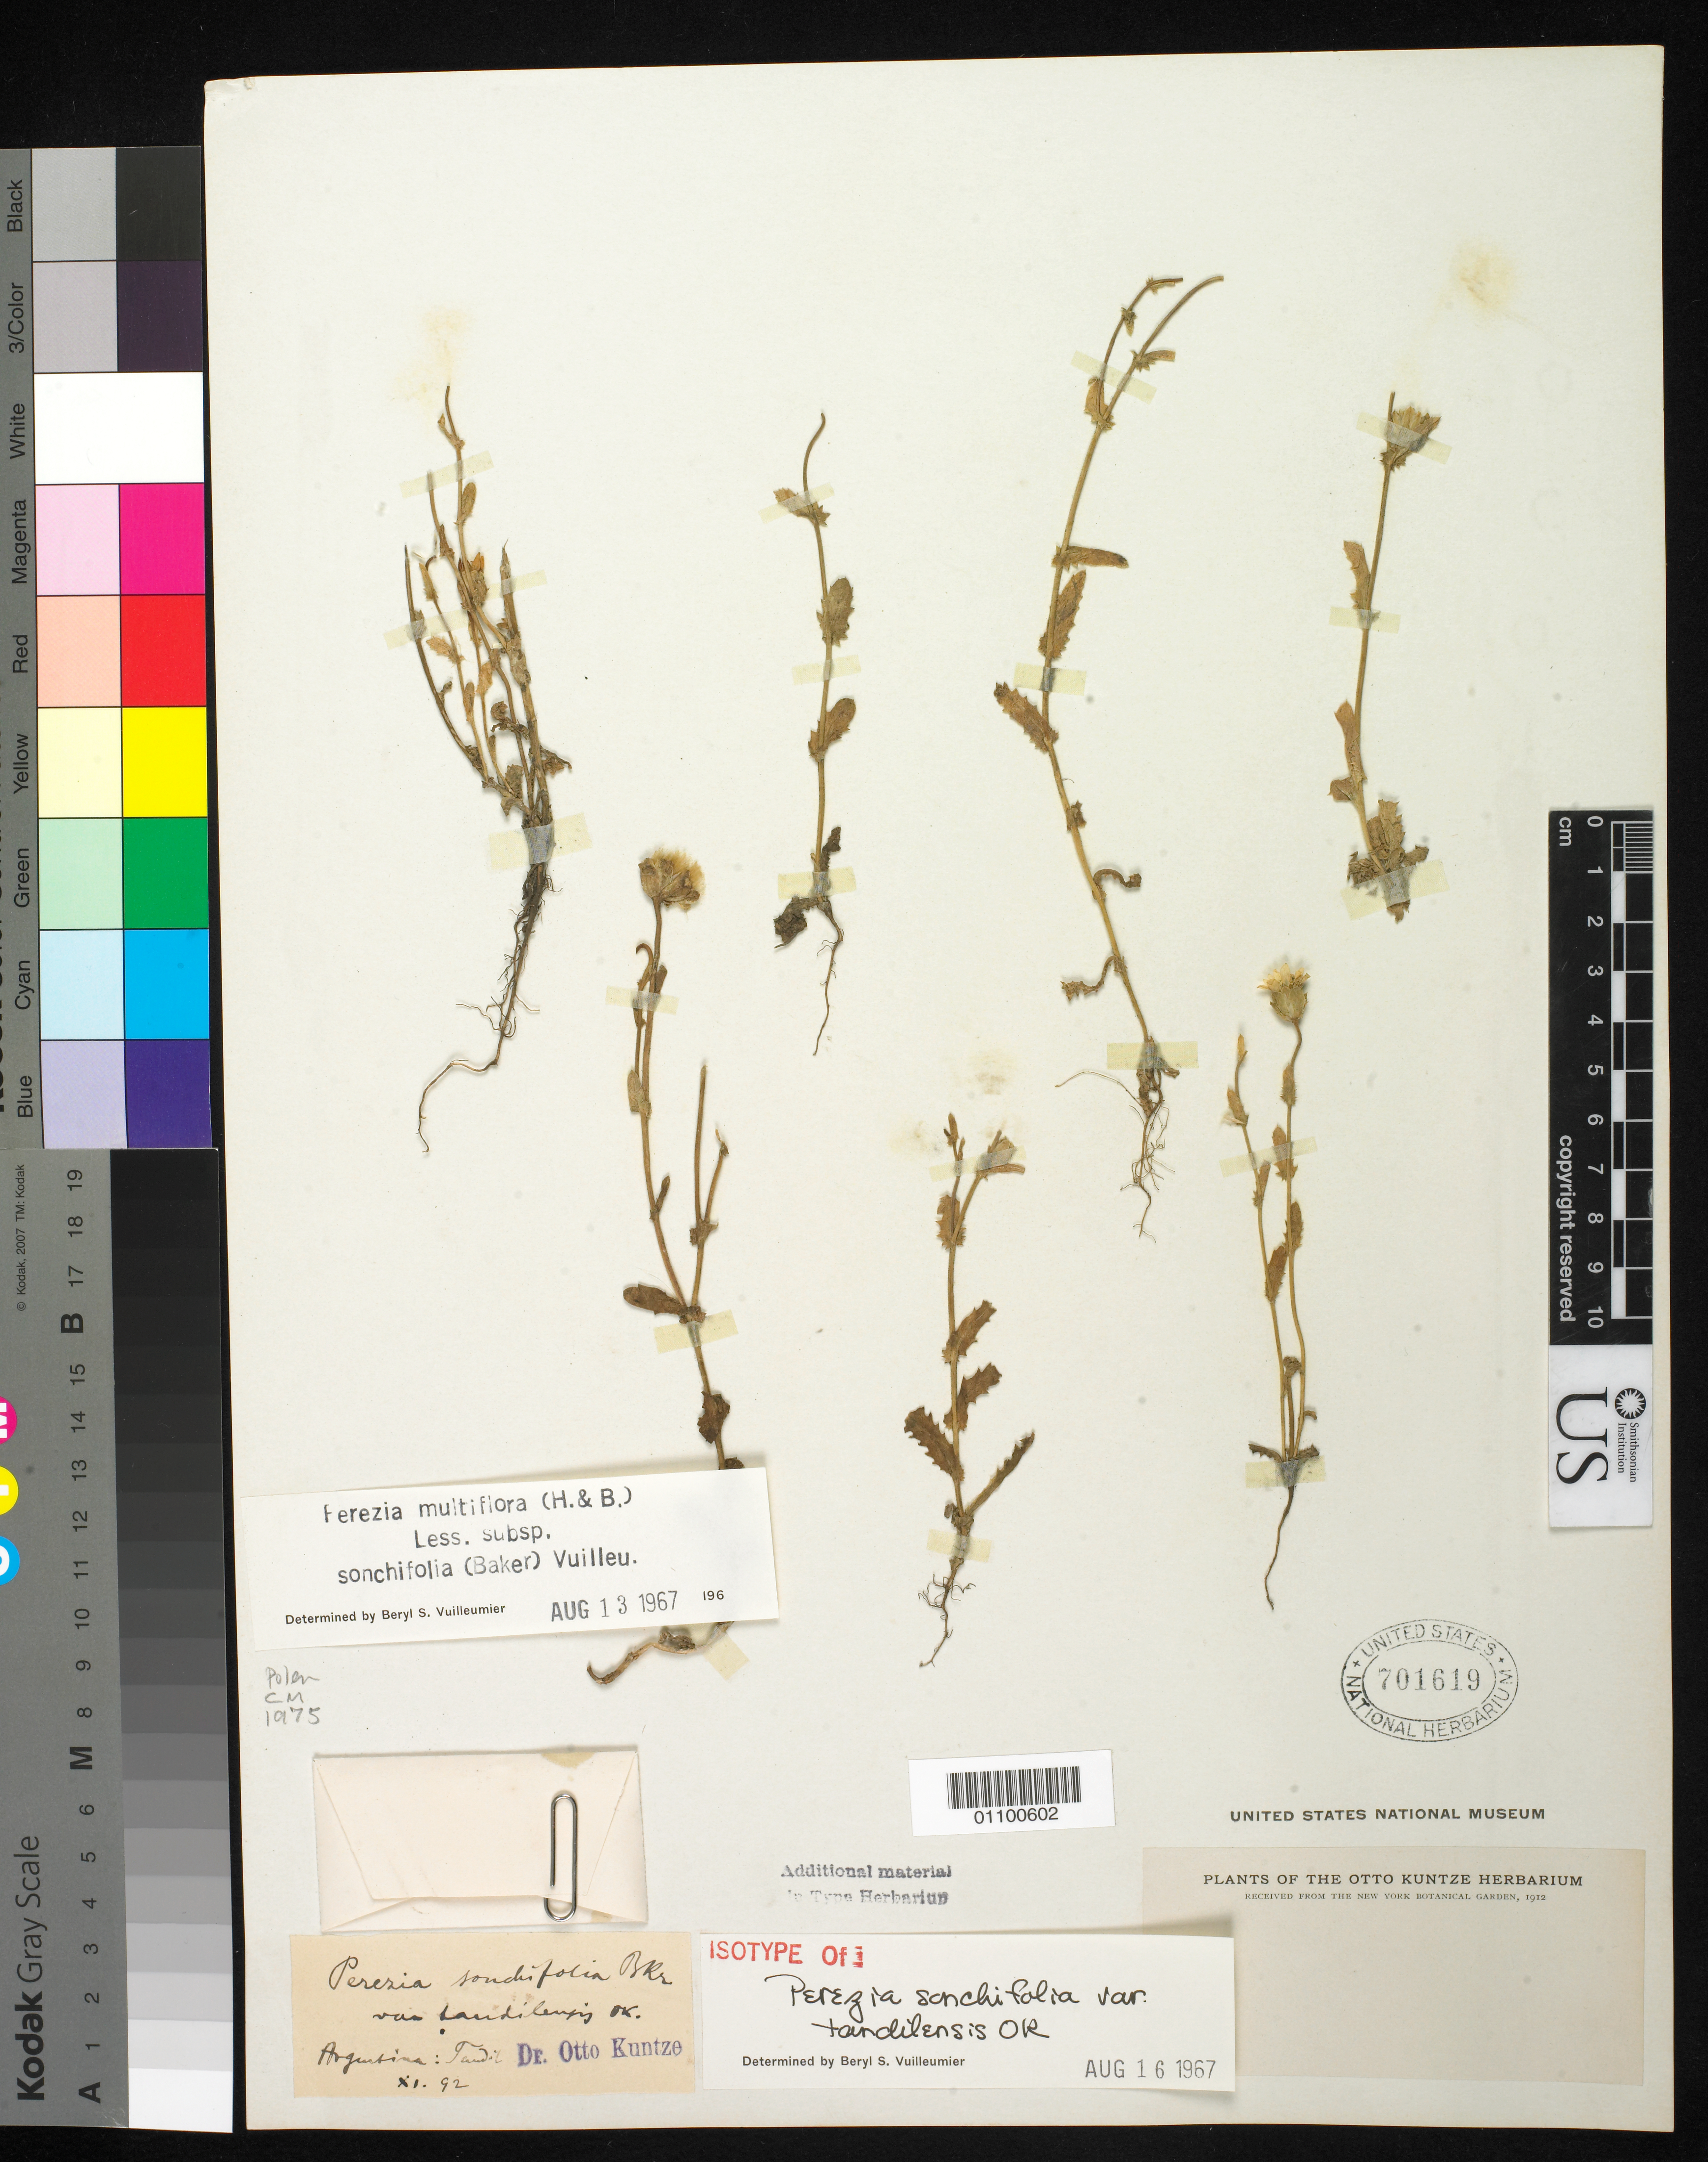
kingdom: Plantae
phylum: Tracheophyta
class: Magnoliopsida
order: Asterales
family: Asteraceae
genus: Perezia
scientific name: Perezia sonchifolia var. tandilensis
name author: Kuntze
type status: Isotype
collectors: C.E.O. Kuntze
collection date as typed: Nov 1892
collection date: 1892-11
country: Argentina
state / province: Buenos Aires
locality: Tandil.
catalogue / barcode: US 701619